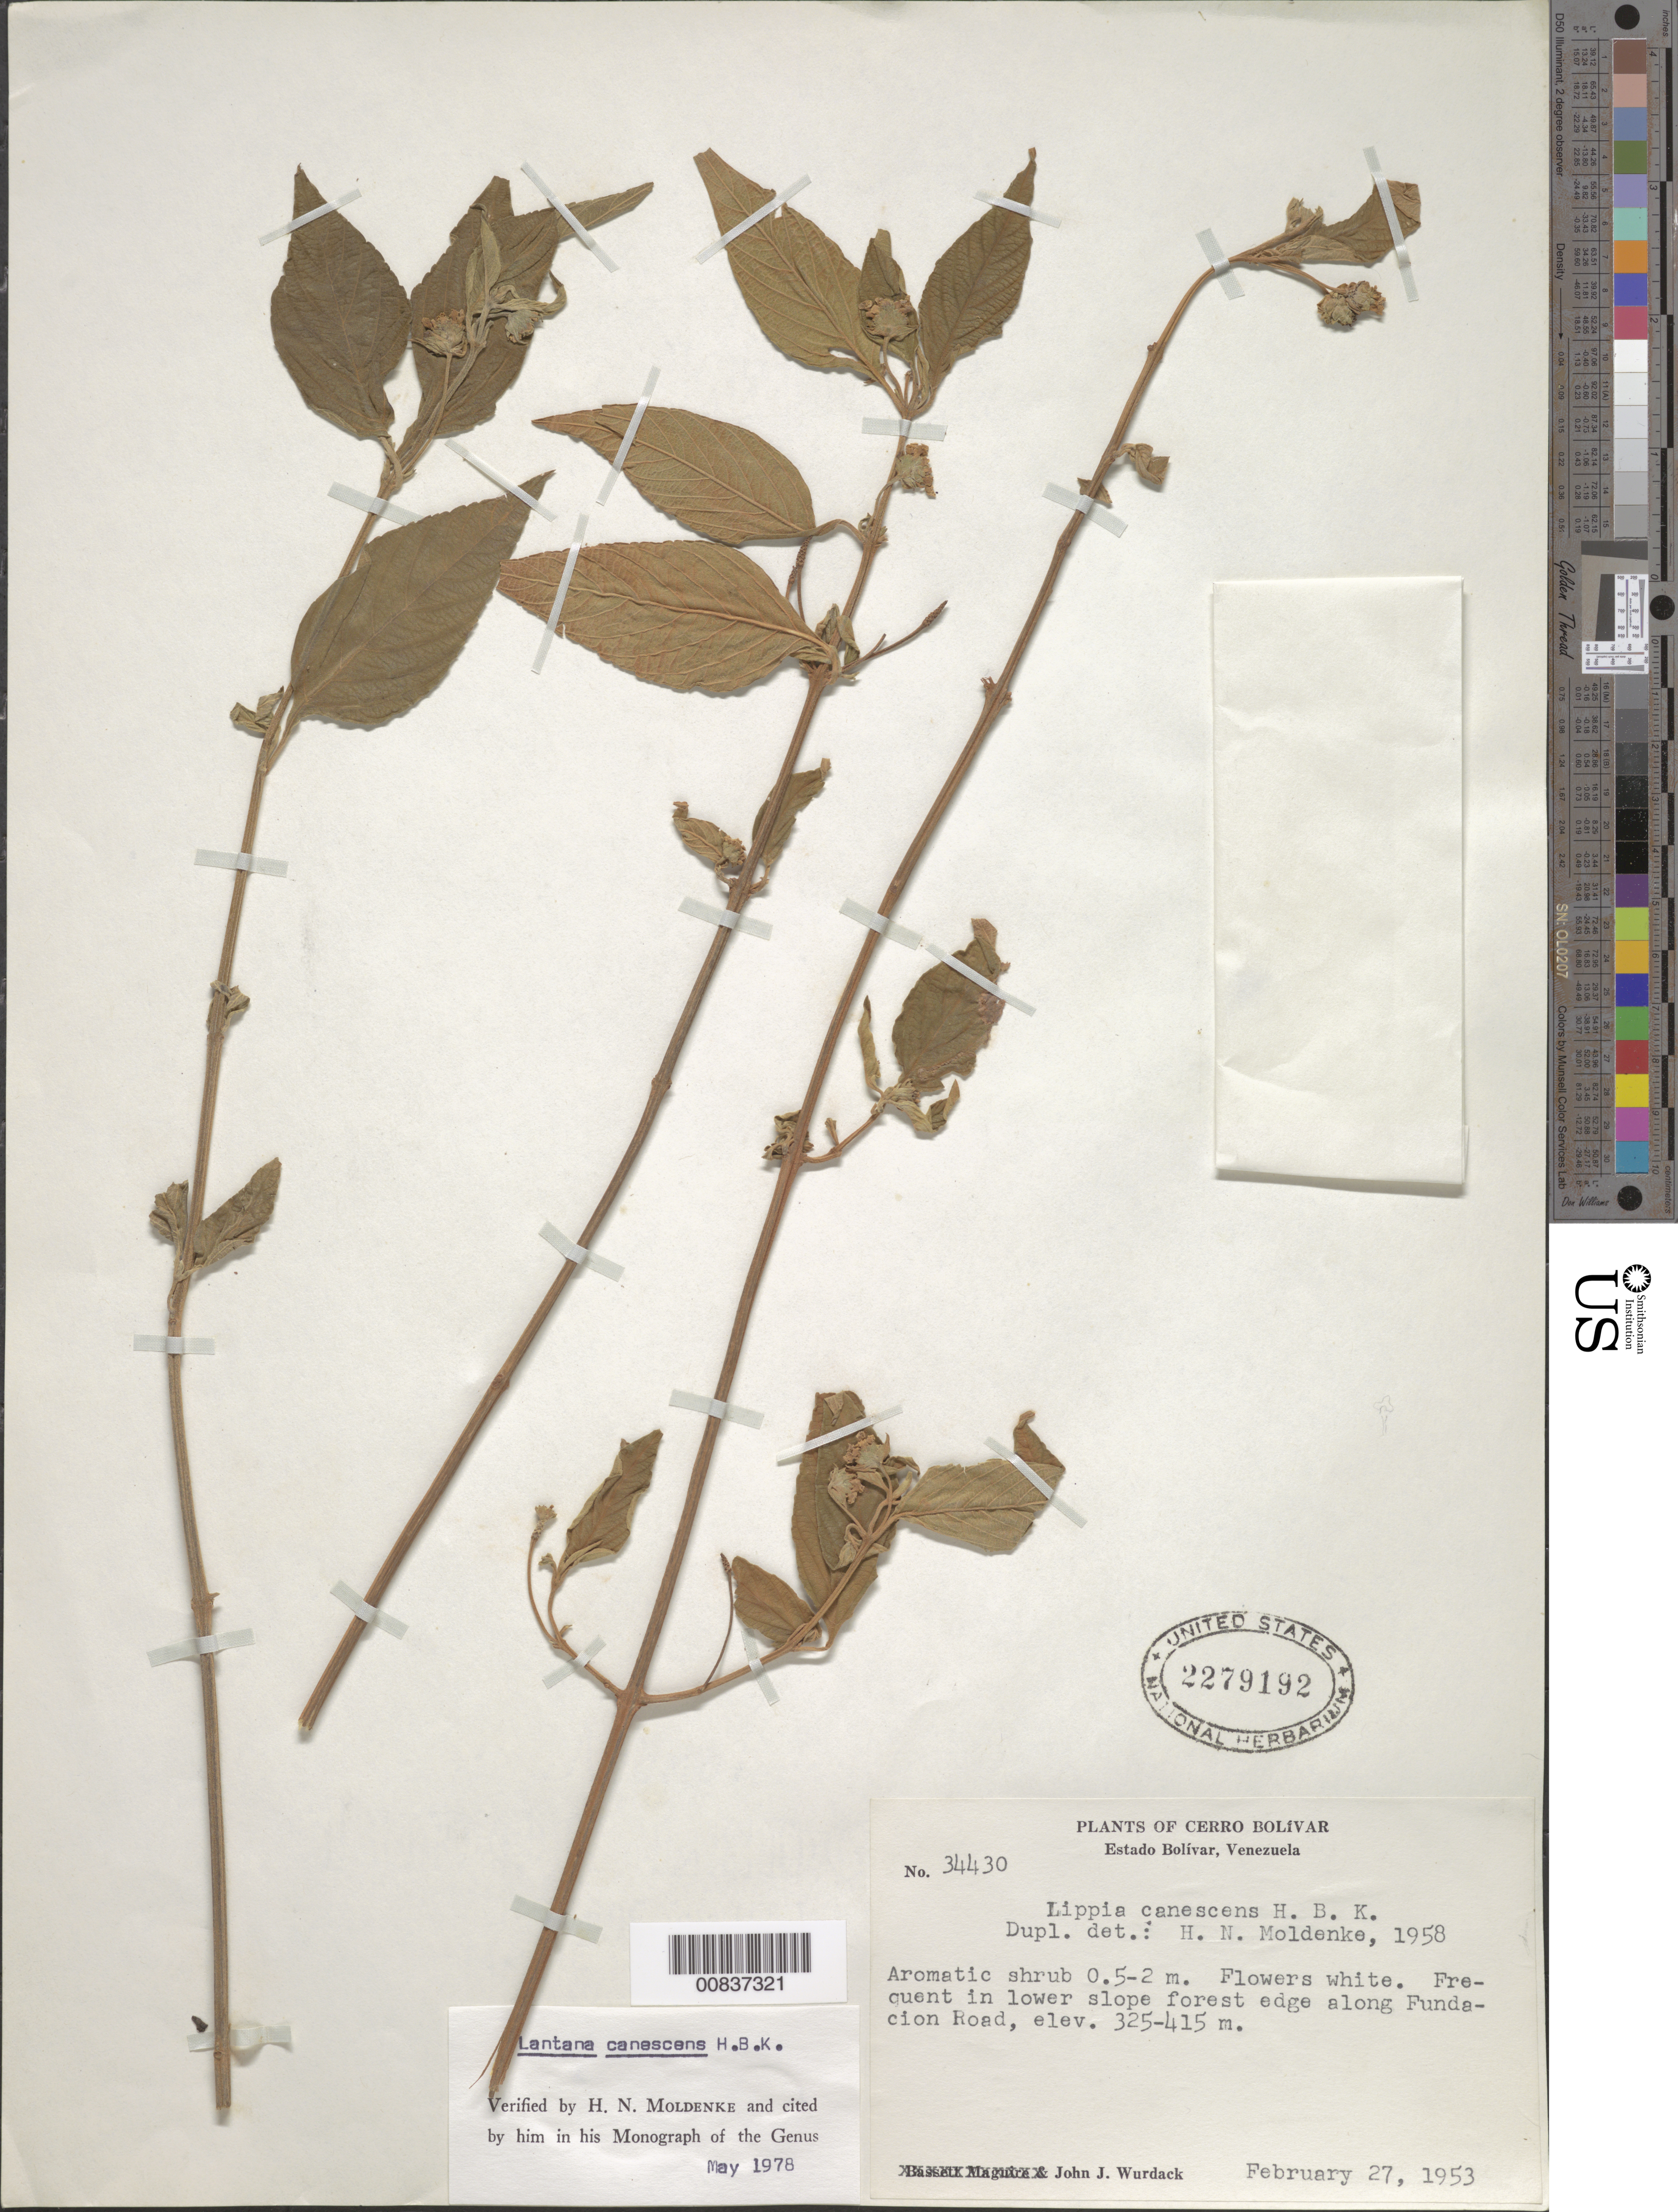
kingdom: Plantae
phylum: Tracheophyta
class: Magnoliopsida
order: Lamiales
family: Verbenaceae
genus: Lantana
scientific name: Lantana canescens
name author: Kunth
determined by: Moldenke, H. N.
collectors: J. J. Wurdack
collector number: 34430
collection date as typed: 27-Feb-53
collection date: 1953-02-27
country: Venezuela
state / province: Bolívar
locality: Fundacion Road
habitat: Lower slope forest edge along road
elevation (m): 325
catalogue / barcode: US 2279192